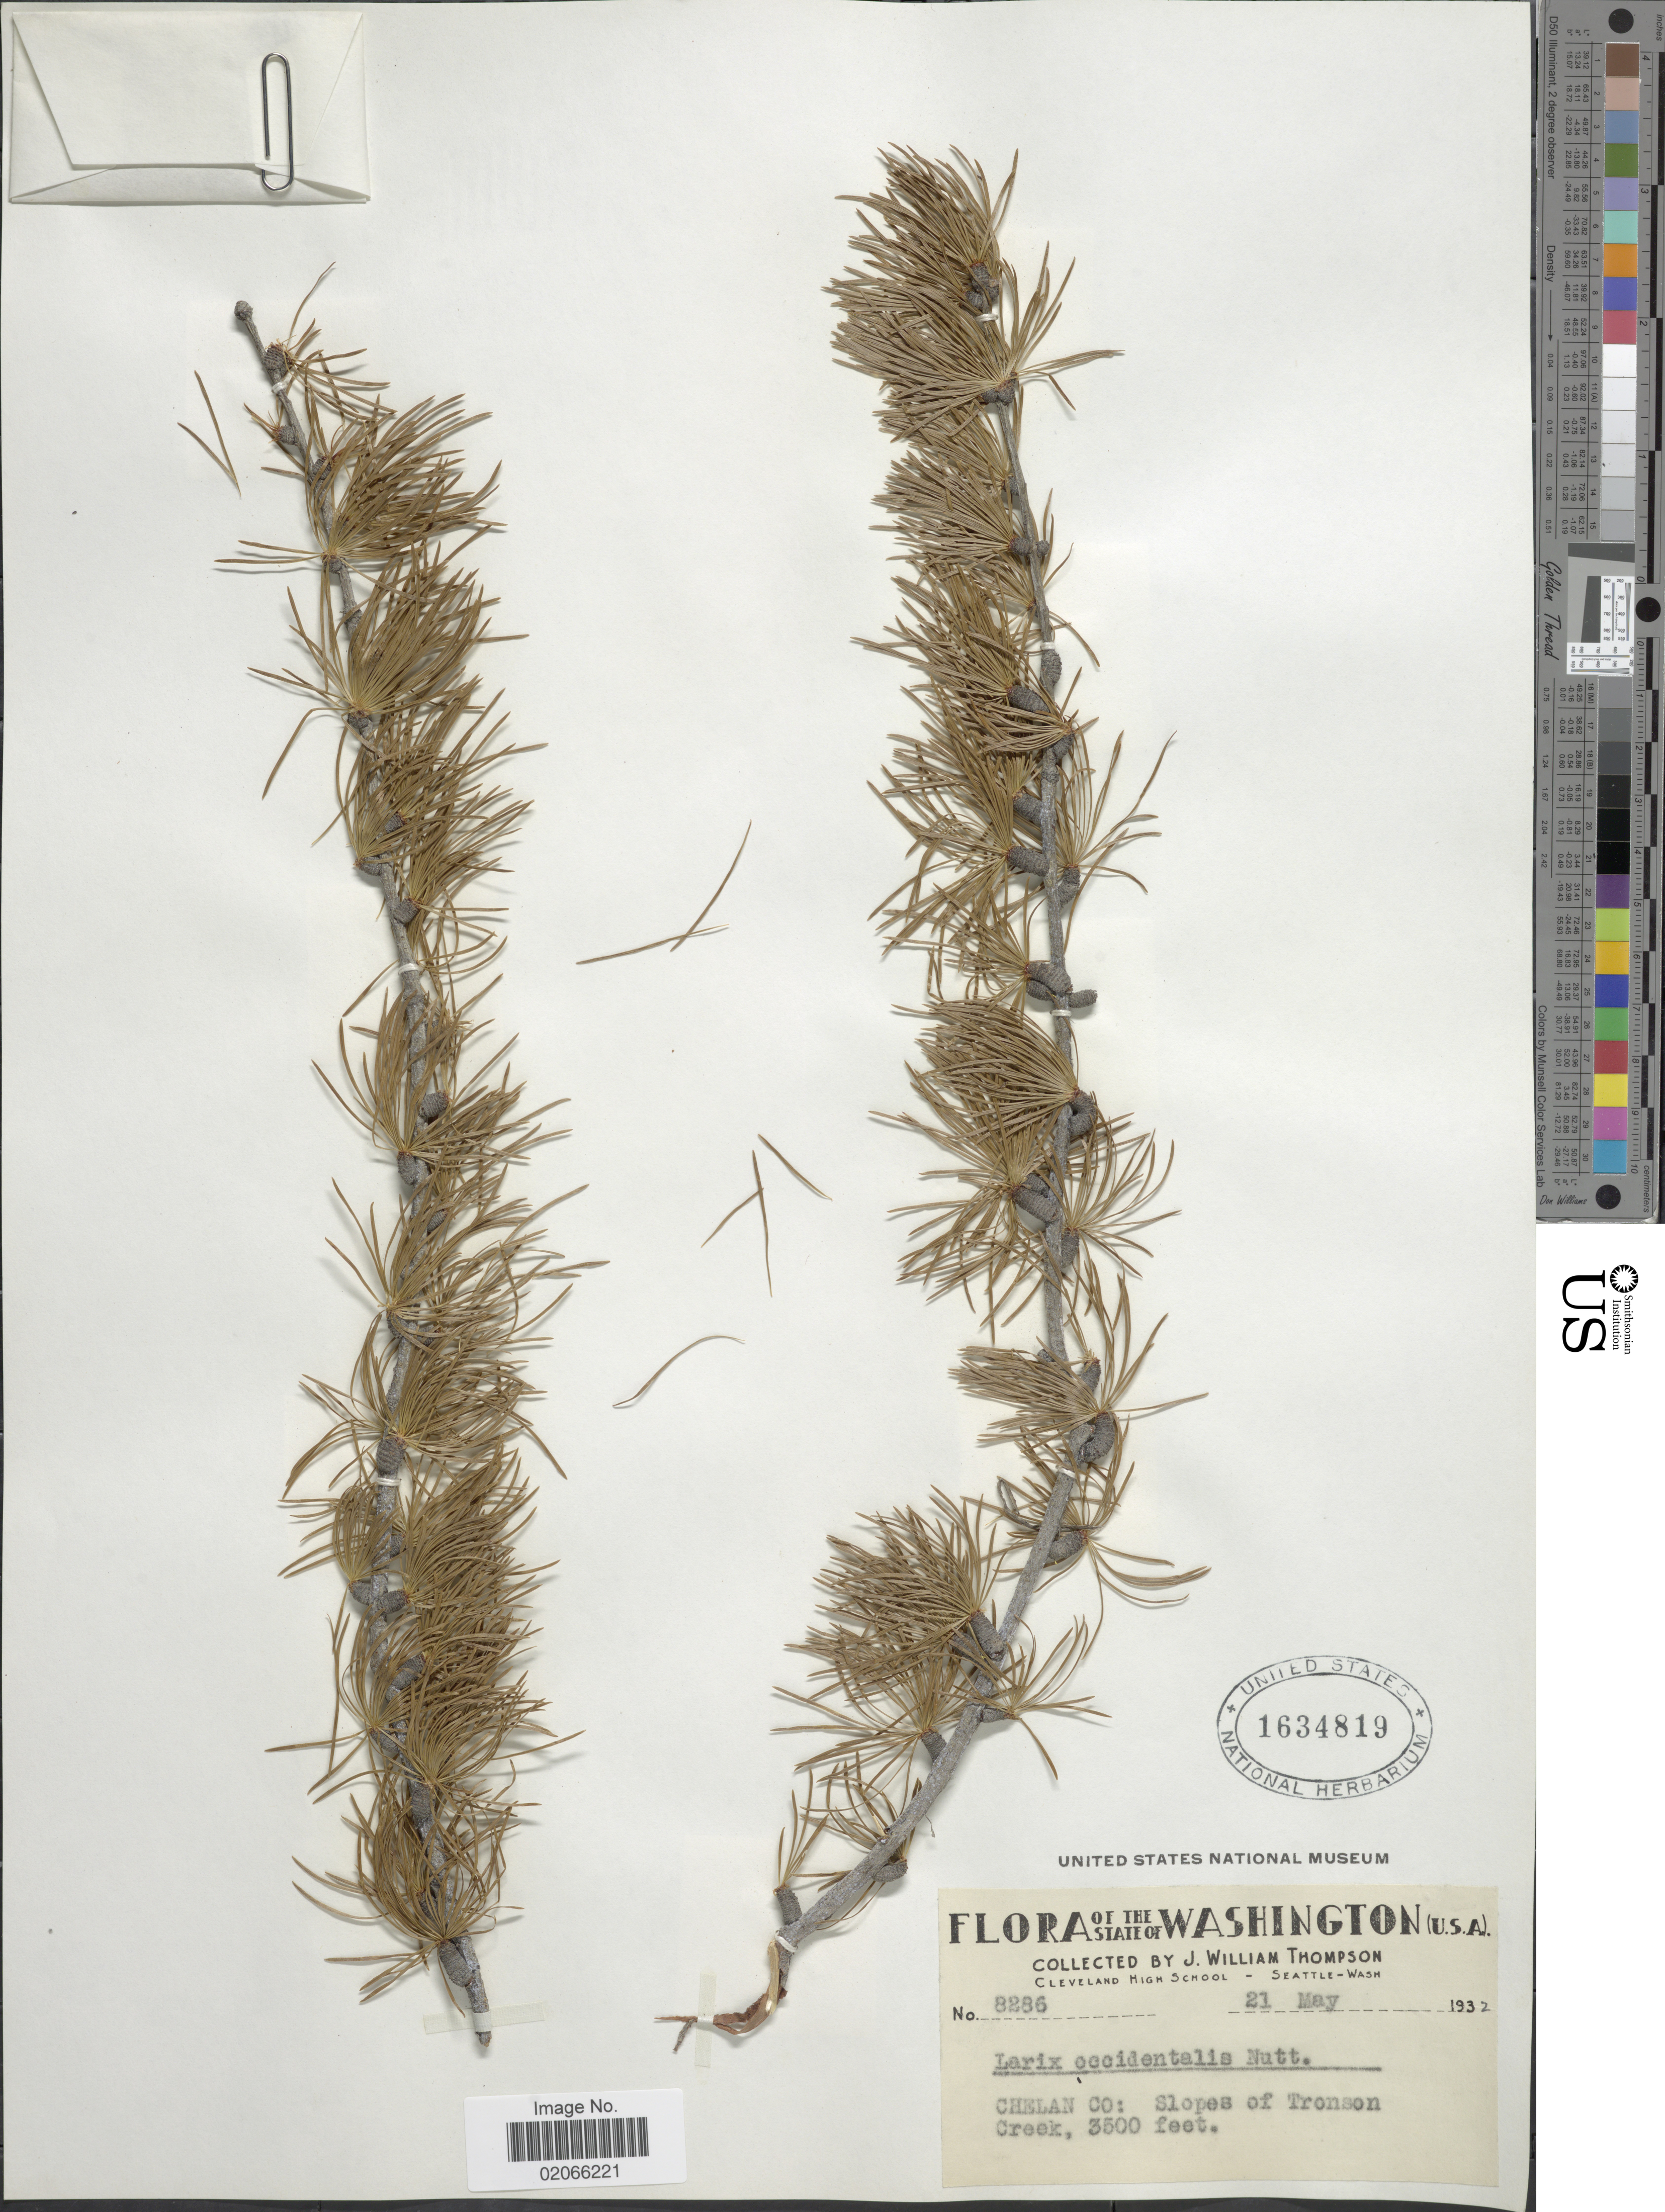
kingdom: Plantae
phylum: Tracheophyta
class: Pinopsida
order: Pinales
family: Pinaceae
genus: Larix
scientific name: Larix occidentalis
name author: Nutt.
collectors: J. W. Thompson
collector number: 8286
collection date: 1932-05-21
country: United States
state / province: Washington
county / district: Chelan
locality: Washington (U.S.A.). Chelan Co: Slopes of Tronson Creek.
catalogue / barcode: US 1634819